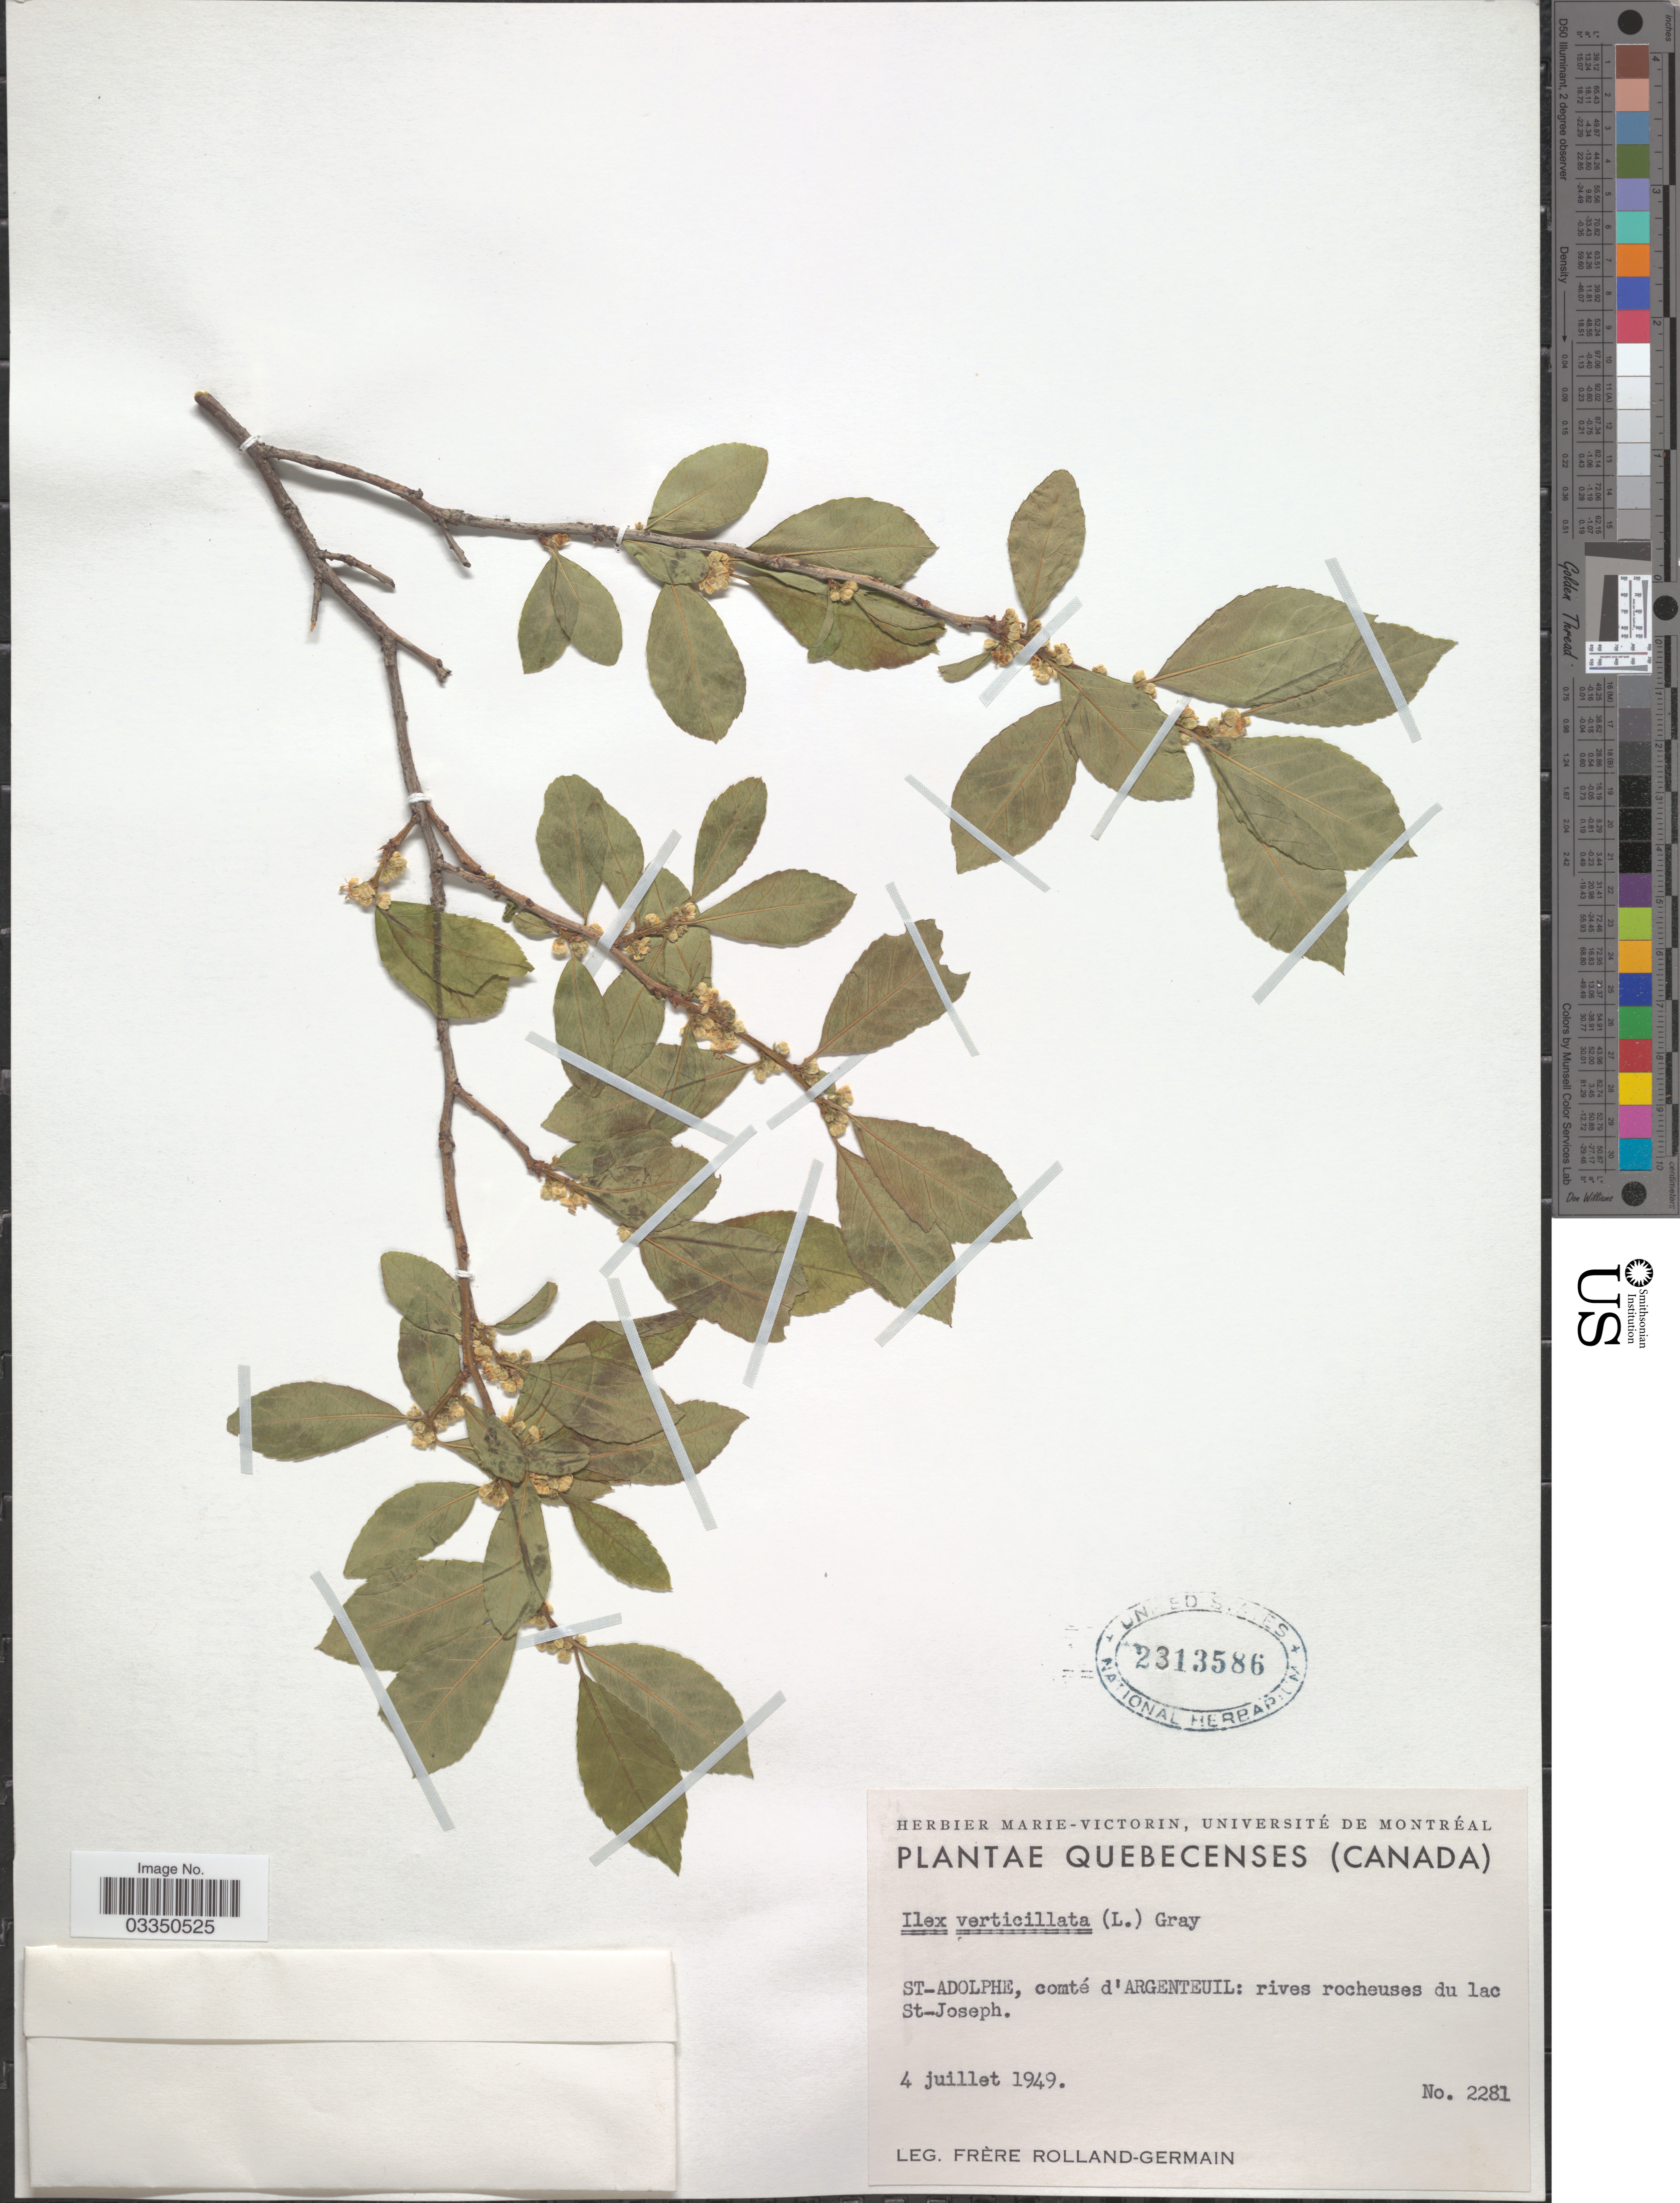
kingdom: Plantae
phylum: Tracheophyta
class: Magnoliopsida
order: Aquifoliales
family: Aquifoliaceae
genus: Ilex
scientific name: Ilex verticillata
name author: (L.) A. Gray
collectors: Rolland-Germain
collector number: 2281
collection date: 1949-07-04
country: Canada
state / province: Quebec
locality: St-Adolphe, comté d'Argenteuil: rives rocheuses du lac St-Joseph.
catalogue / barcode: US 2313586